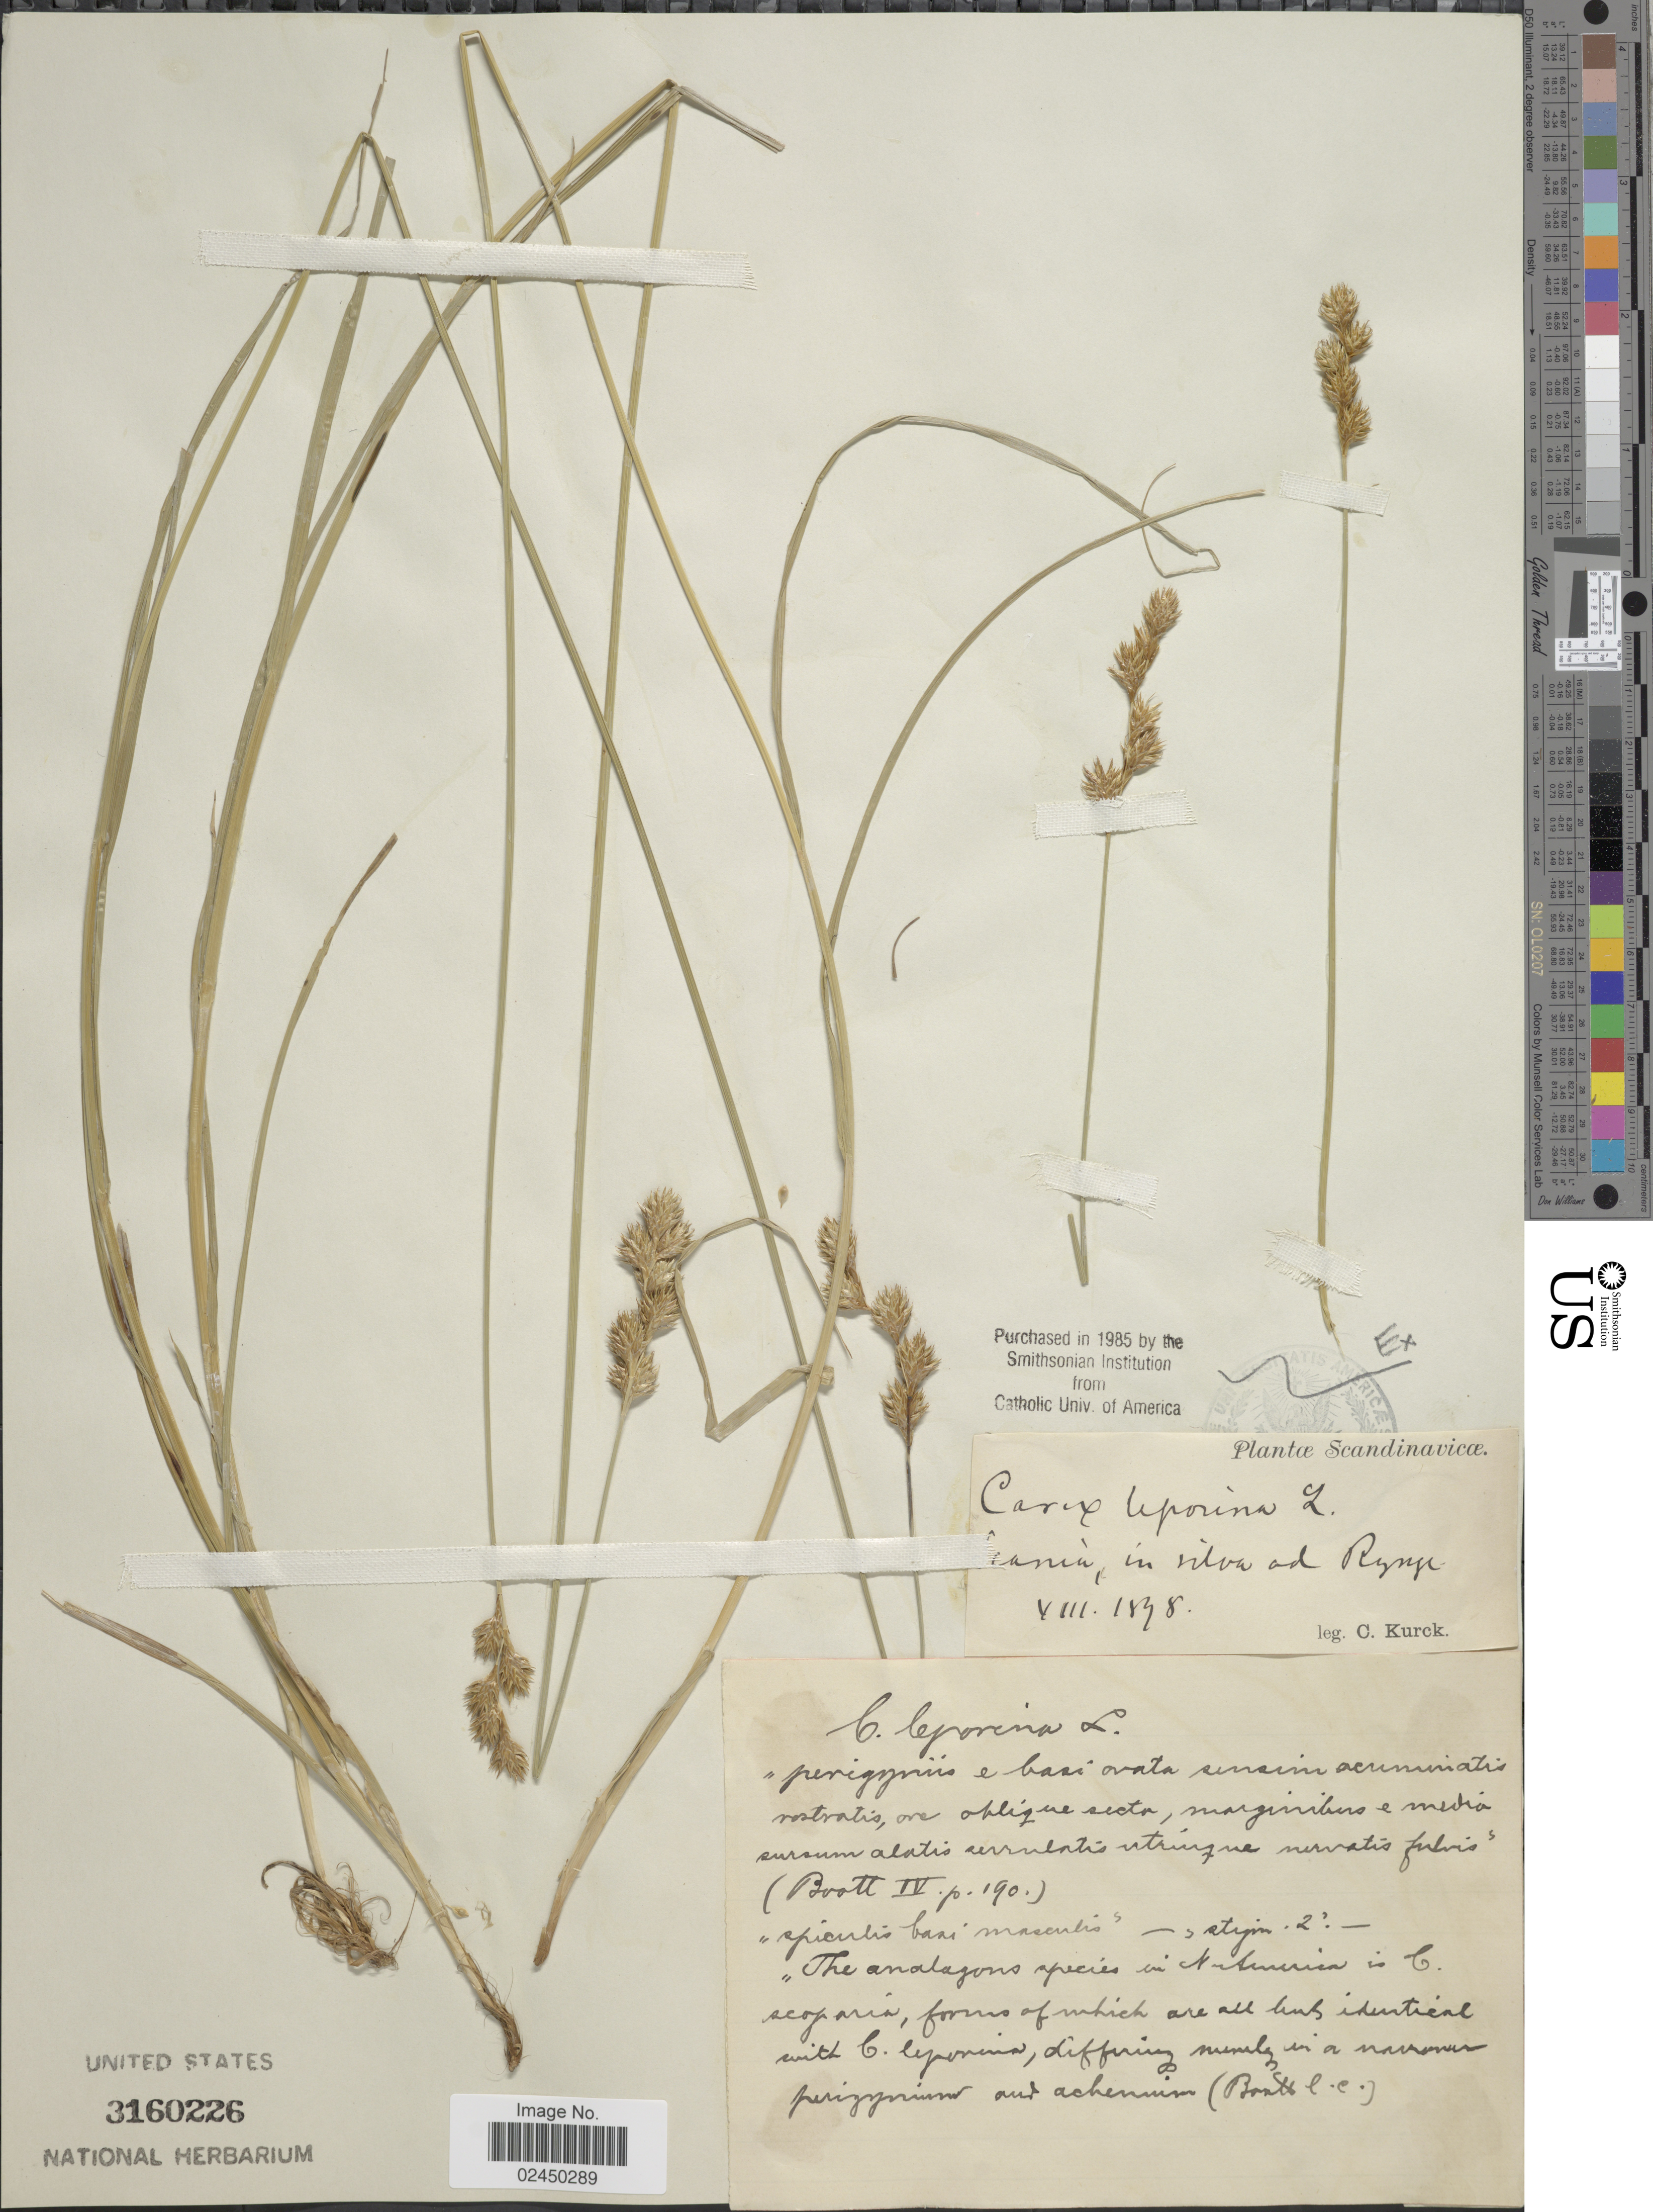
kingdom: Plantae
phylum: Tracheophyta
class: Liliopsida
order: Poales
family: Cyperaceae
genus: Carex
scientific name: Carex leporina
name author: L.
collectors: C. Kurck.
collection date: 1898-08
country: Sweden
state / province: Skåne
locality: Scandinaviae, Scania, in vilva ad Rynge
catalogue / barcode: US 3160226